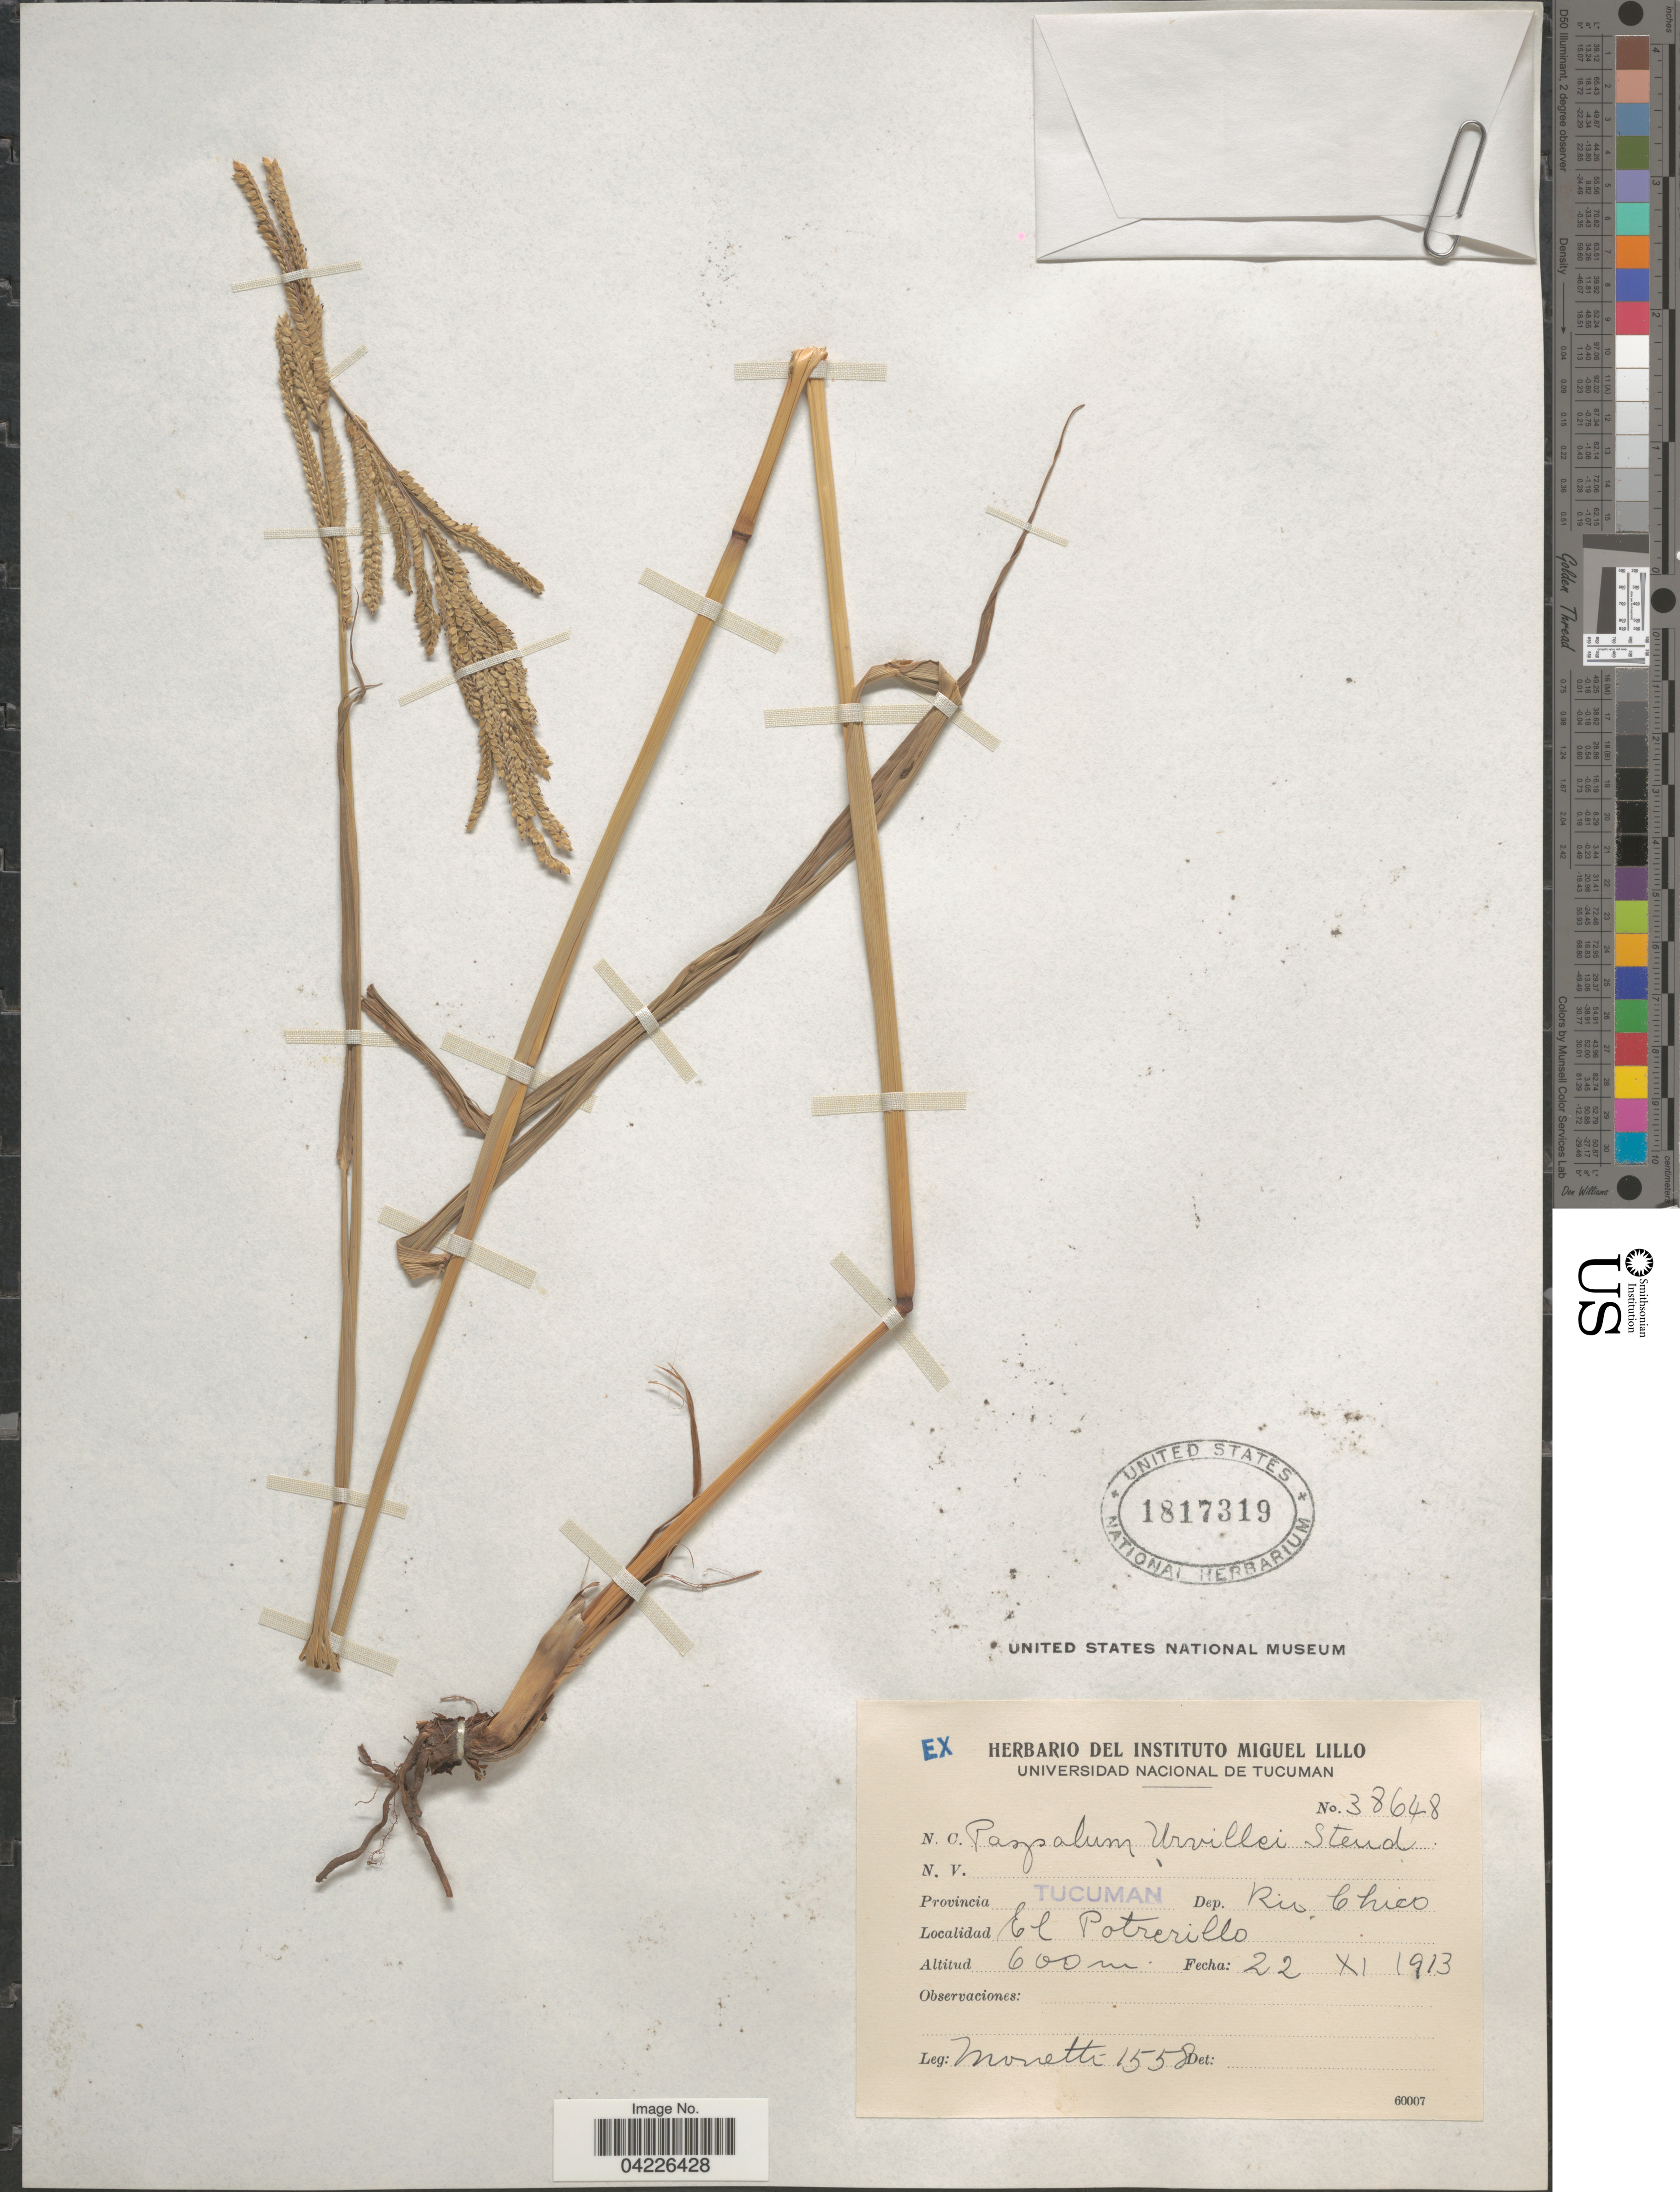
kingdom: Plantae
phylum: Tracheophyta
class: Liliopsida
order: Poales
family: Poaceae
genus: Paspalum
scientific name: Paspalum urvillei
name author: Steud.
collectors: Monetti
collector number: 1558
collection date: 1913-11-22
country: Argentina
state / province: Tucuman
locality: Dep. Rio Chico. El Potrerillo.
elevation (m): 600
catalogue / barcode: US 1817319